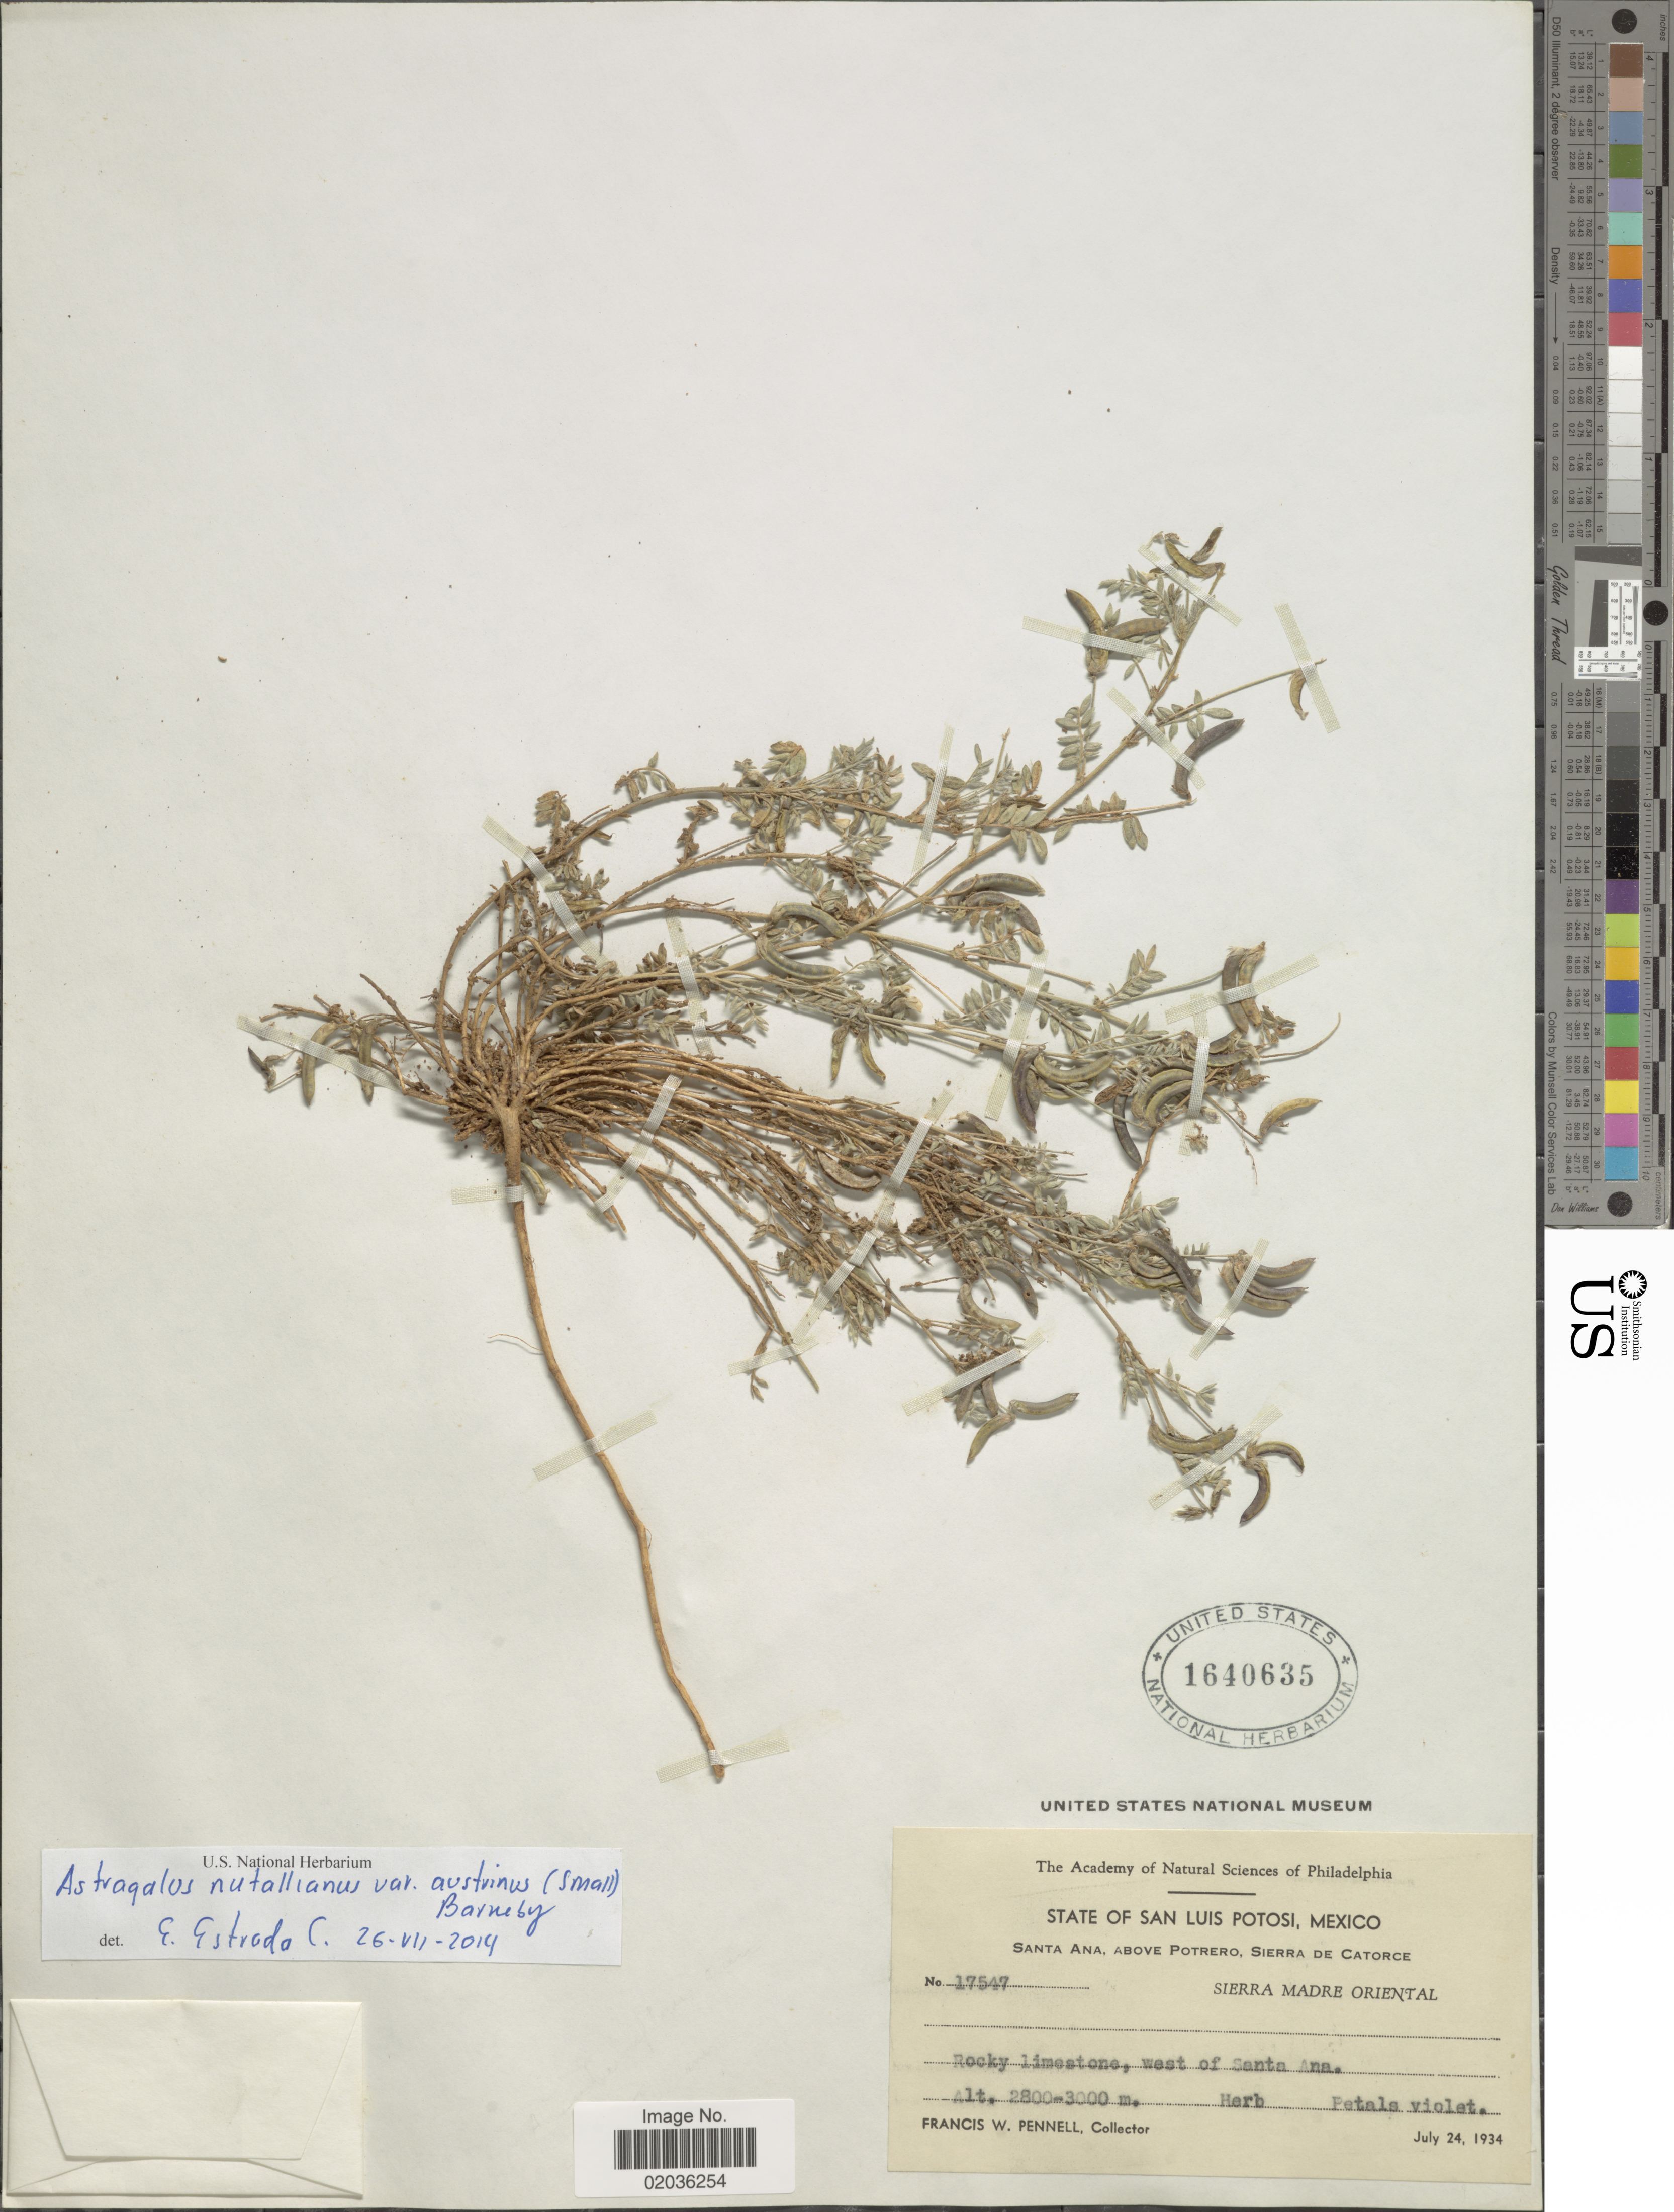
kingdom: Plantae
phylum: Tracheophyta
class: Magnoliopsida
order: Fabales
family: Fabaceae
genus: Astragalus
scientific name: Astragalus nuttallianus var. austrinus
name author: DC.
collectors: F. W. Pennell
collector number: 17547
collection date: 1934-07-24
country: Mexico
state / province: San Luis Potosí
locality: Santa Ana, Above Potrero, Sierra De Catorce, Sierra Madre Oriental, Rocky limestone, west of Santa Ana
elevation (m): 2800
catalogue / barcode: US 1640635